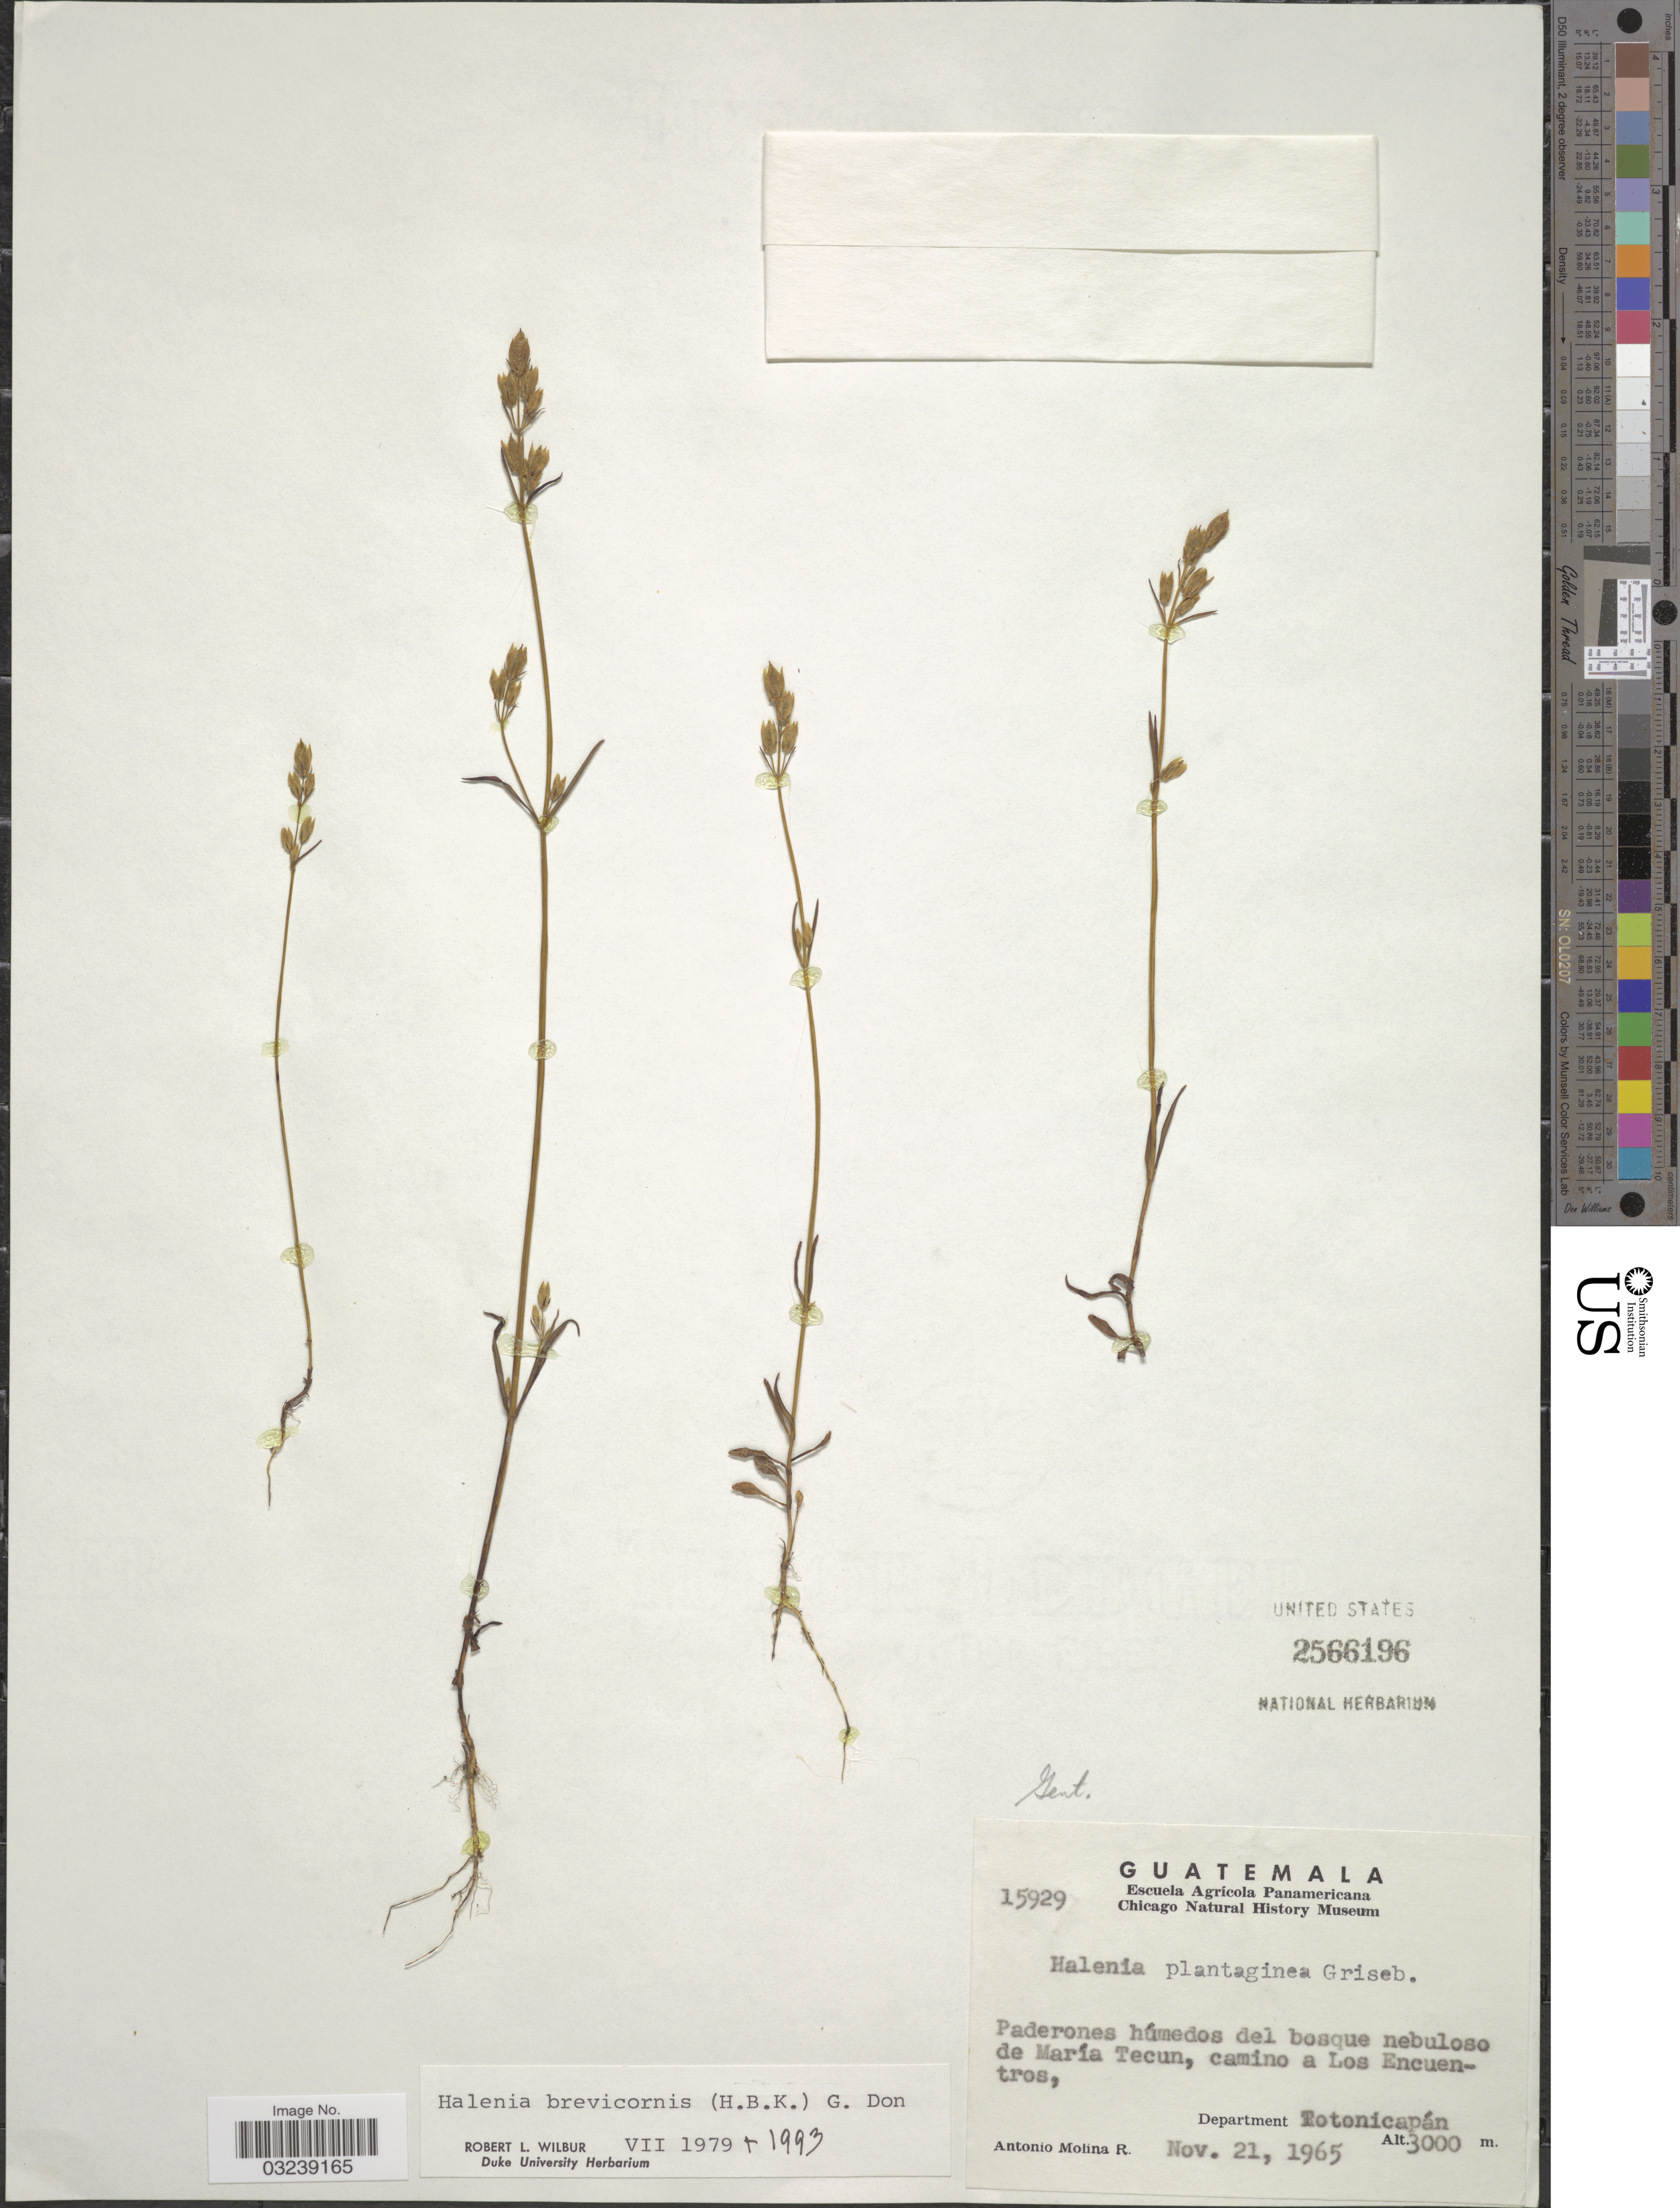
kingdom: Plantae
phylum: Tracheophyta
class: Magnoliopsida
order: Gentianales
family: Gentianaceae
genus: Halenia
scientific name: Halenia brevicornis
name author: (Kunth) G. Don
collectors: A. Molina R.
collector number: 15929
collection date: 1965-11-21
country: Guatemala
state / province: Totonicapan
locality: Paderones húmedos del bosque nebuloso de María Tecun, camino a Los Encuentros, Department Totonicapán.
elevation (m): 3000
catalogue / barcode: US 2566196